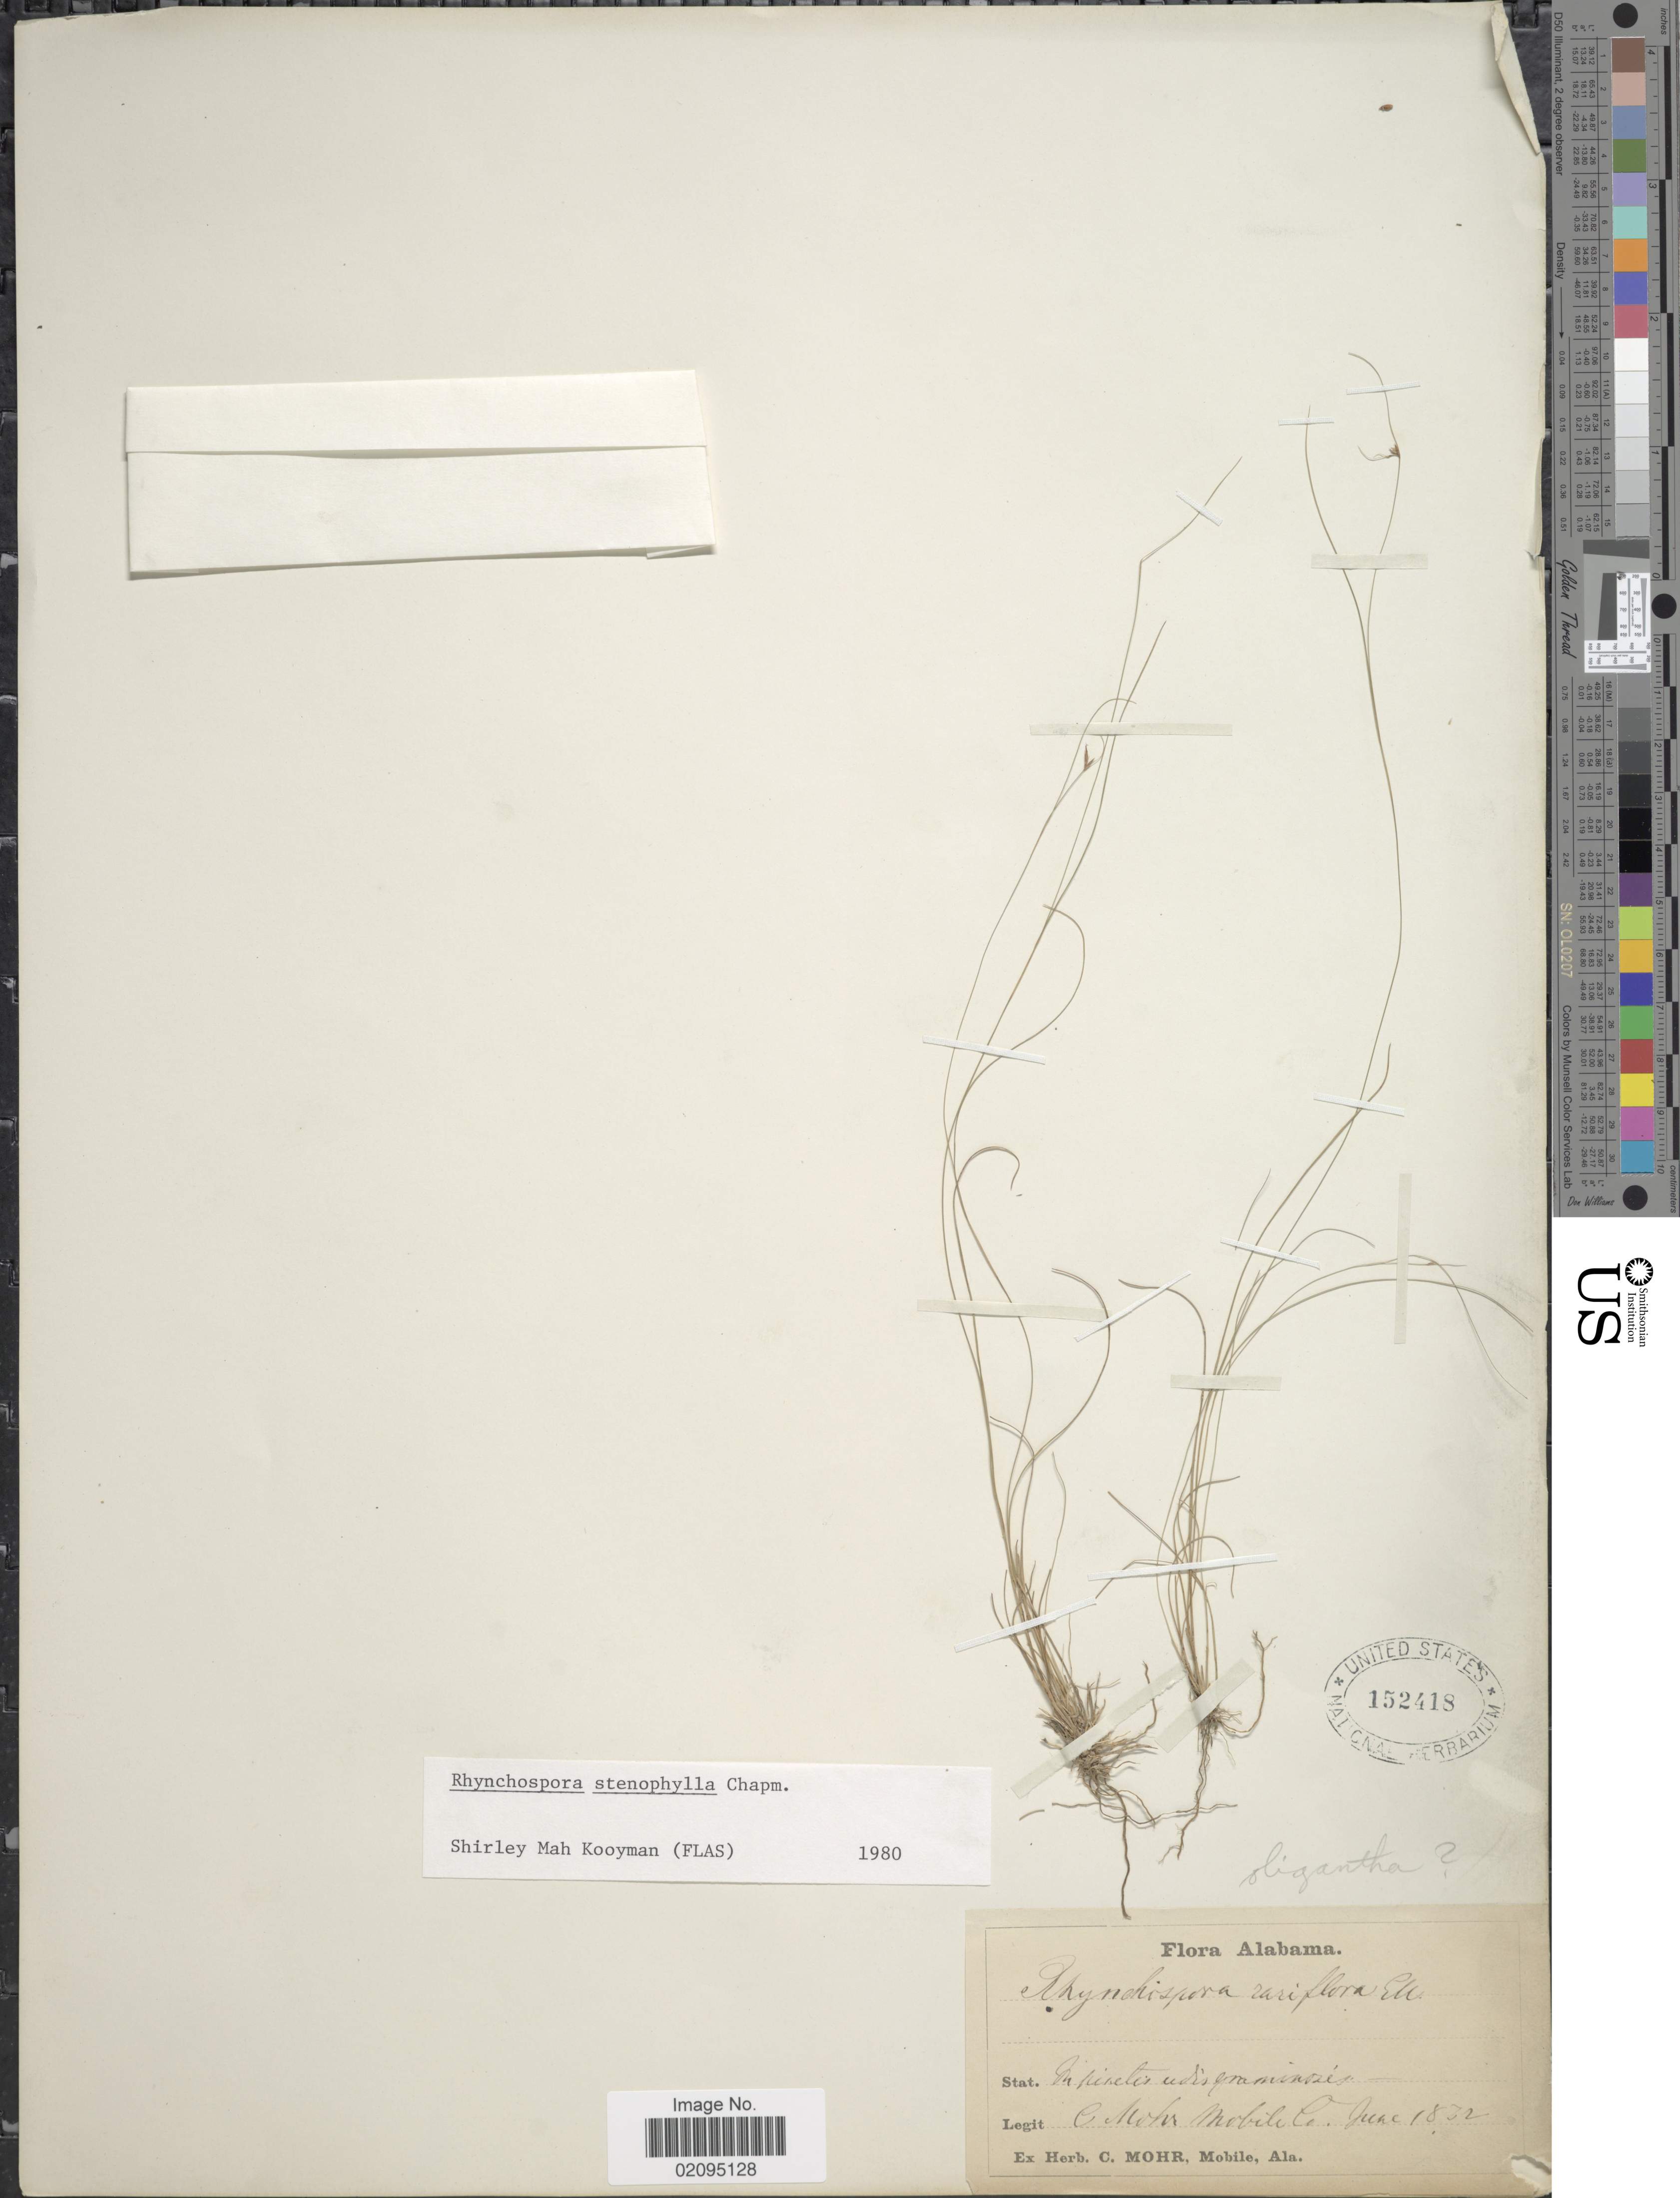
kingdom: Plantae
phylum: Tracheophyta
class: Liliopsida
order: Poales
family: Cyperaceae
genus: Rhynchospora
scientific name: Rhynchospora stenophylla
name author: Chapm.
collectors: Mohr, C. T. (herbarium)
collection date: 1832-06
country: United States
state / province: Alabama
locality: Mobile Co.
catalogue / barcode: US 152418